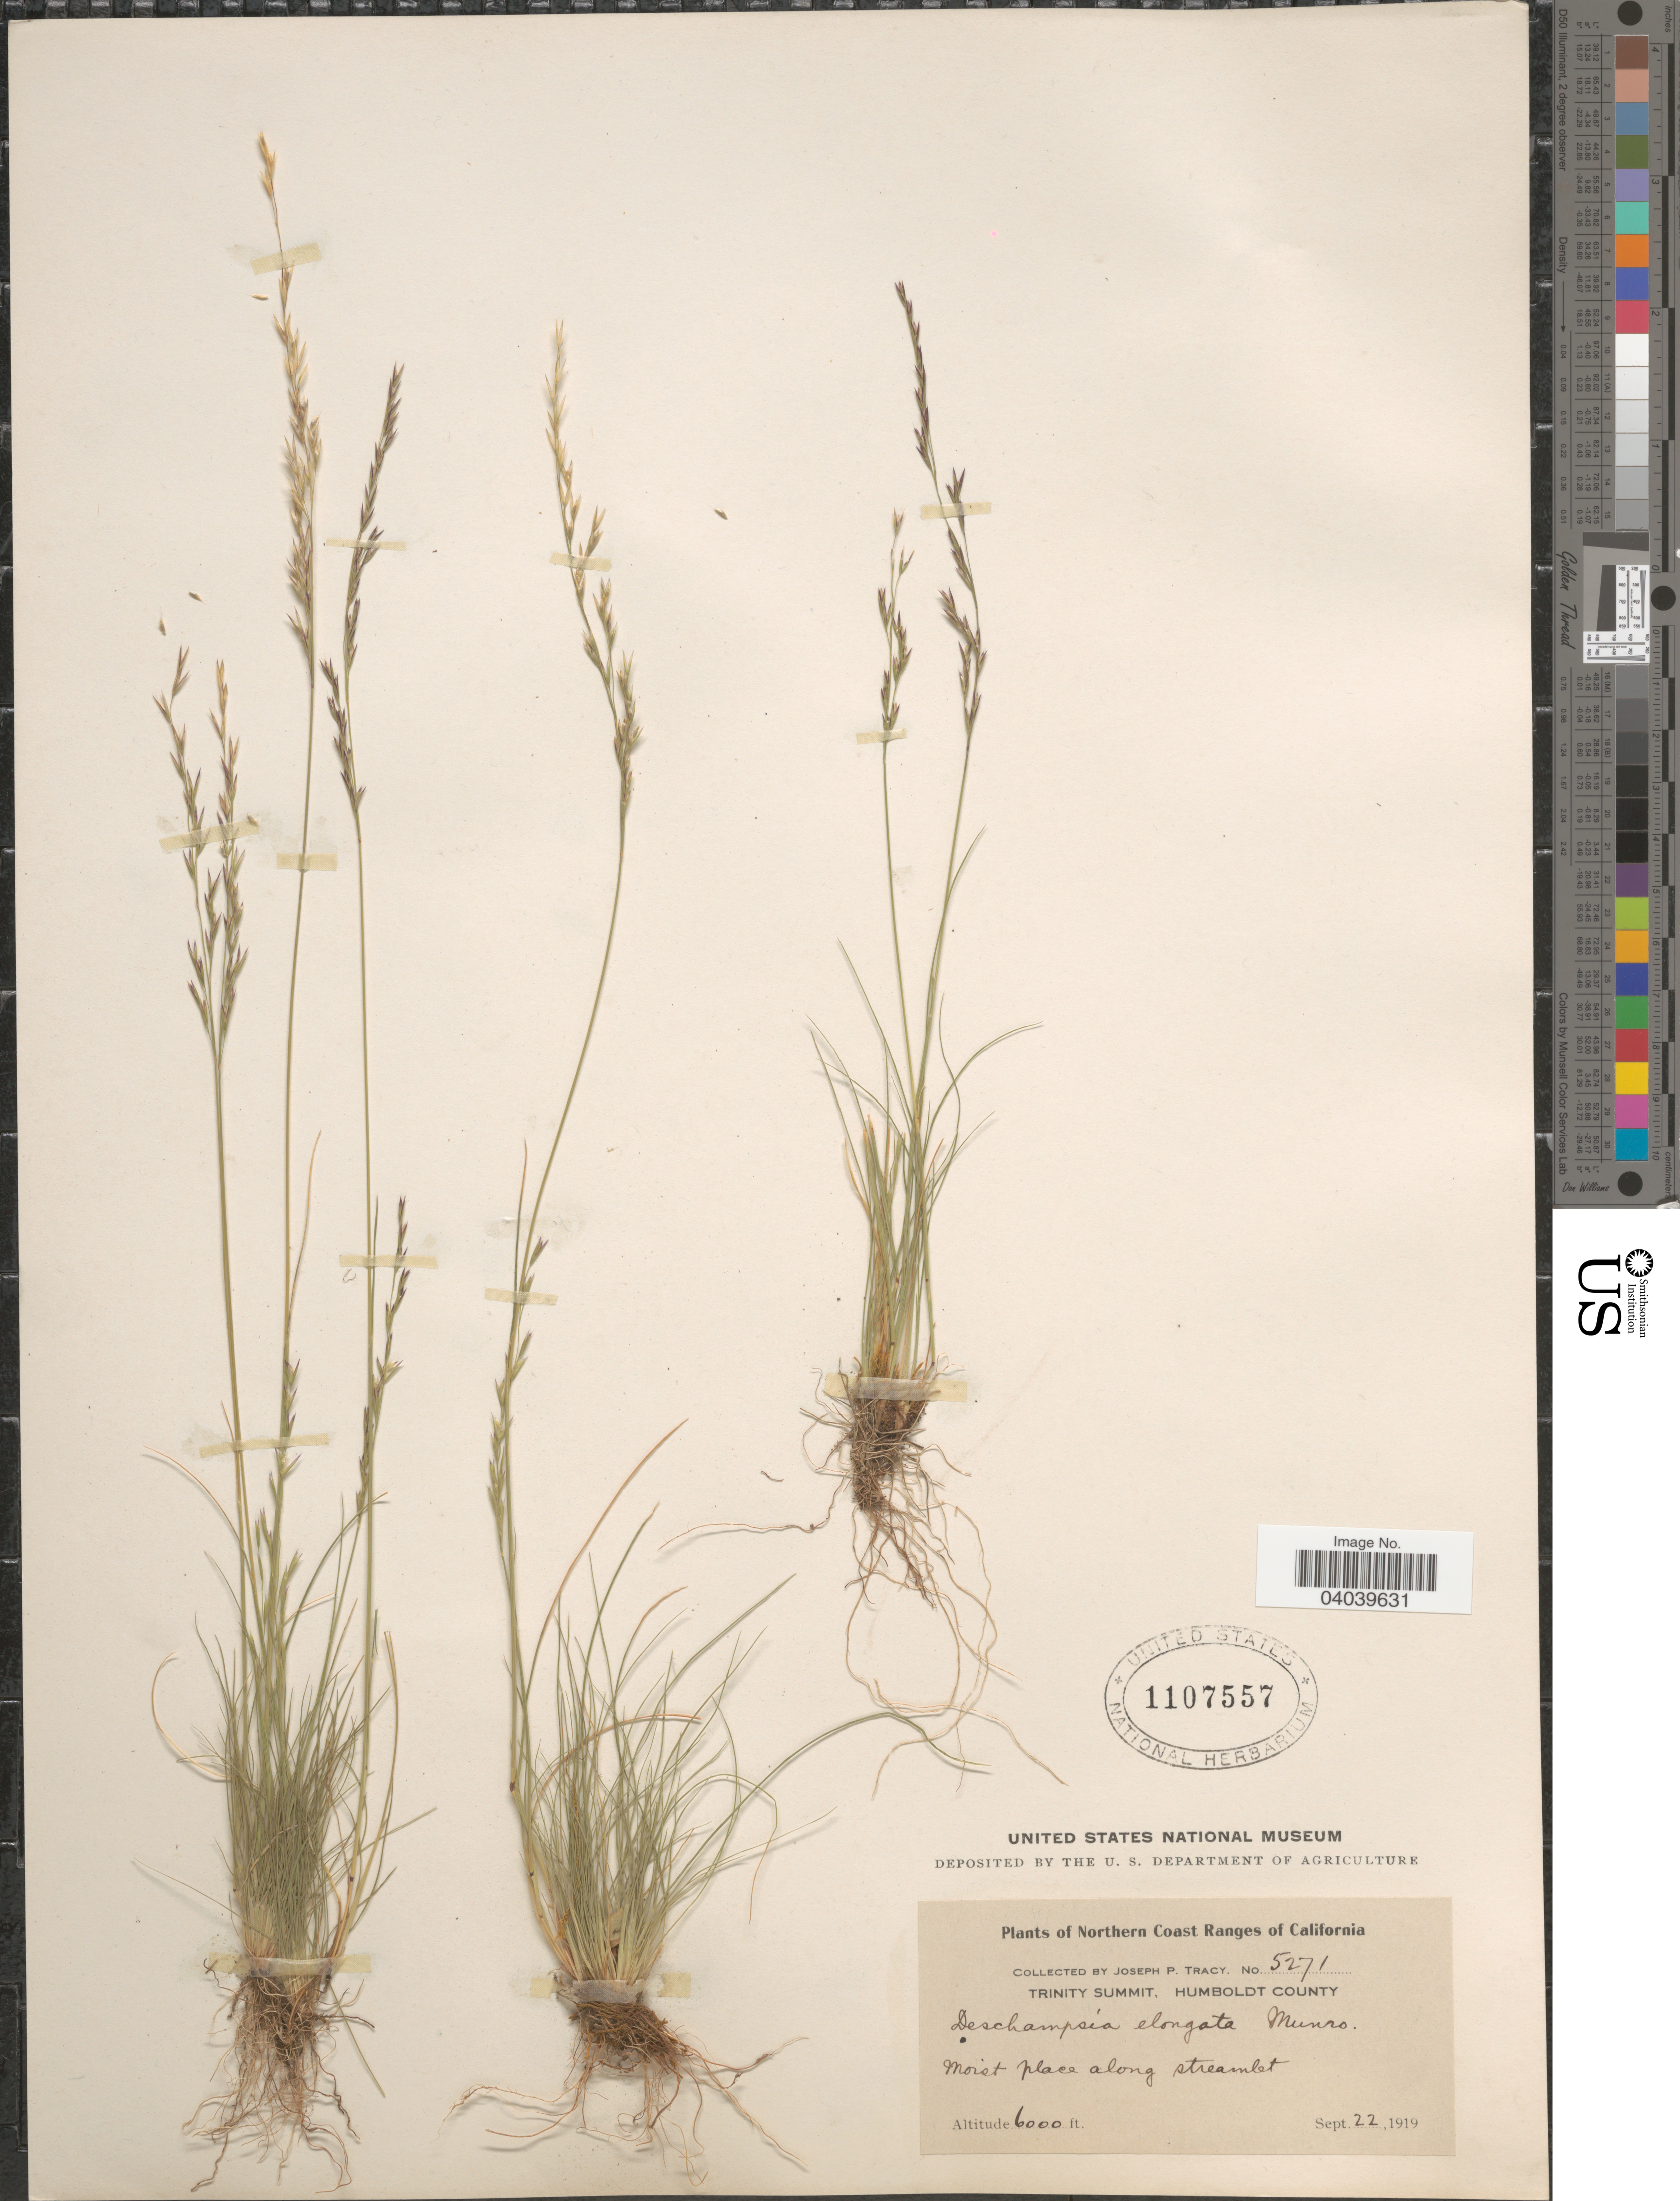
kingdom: Plantae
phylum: Tracheophyta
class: Liliopsida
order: Poales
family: Poaceae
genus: Deschampsia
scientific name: Deschampsia elongata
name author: (Hook.) Munro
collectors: J. Tracy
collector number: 5271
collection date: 1919-09-22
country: United States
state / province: California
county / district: Humboldt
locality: Northern Coast Ranges of California. Trinity Summit, Humboldt County. Moist place along streamlet.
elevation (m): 1829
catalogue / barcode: US 1107557